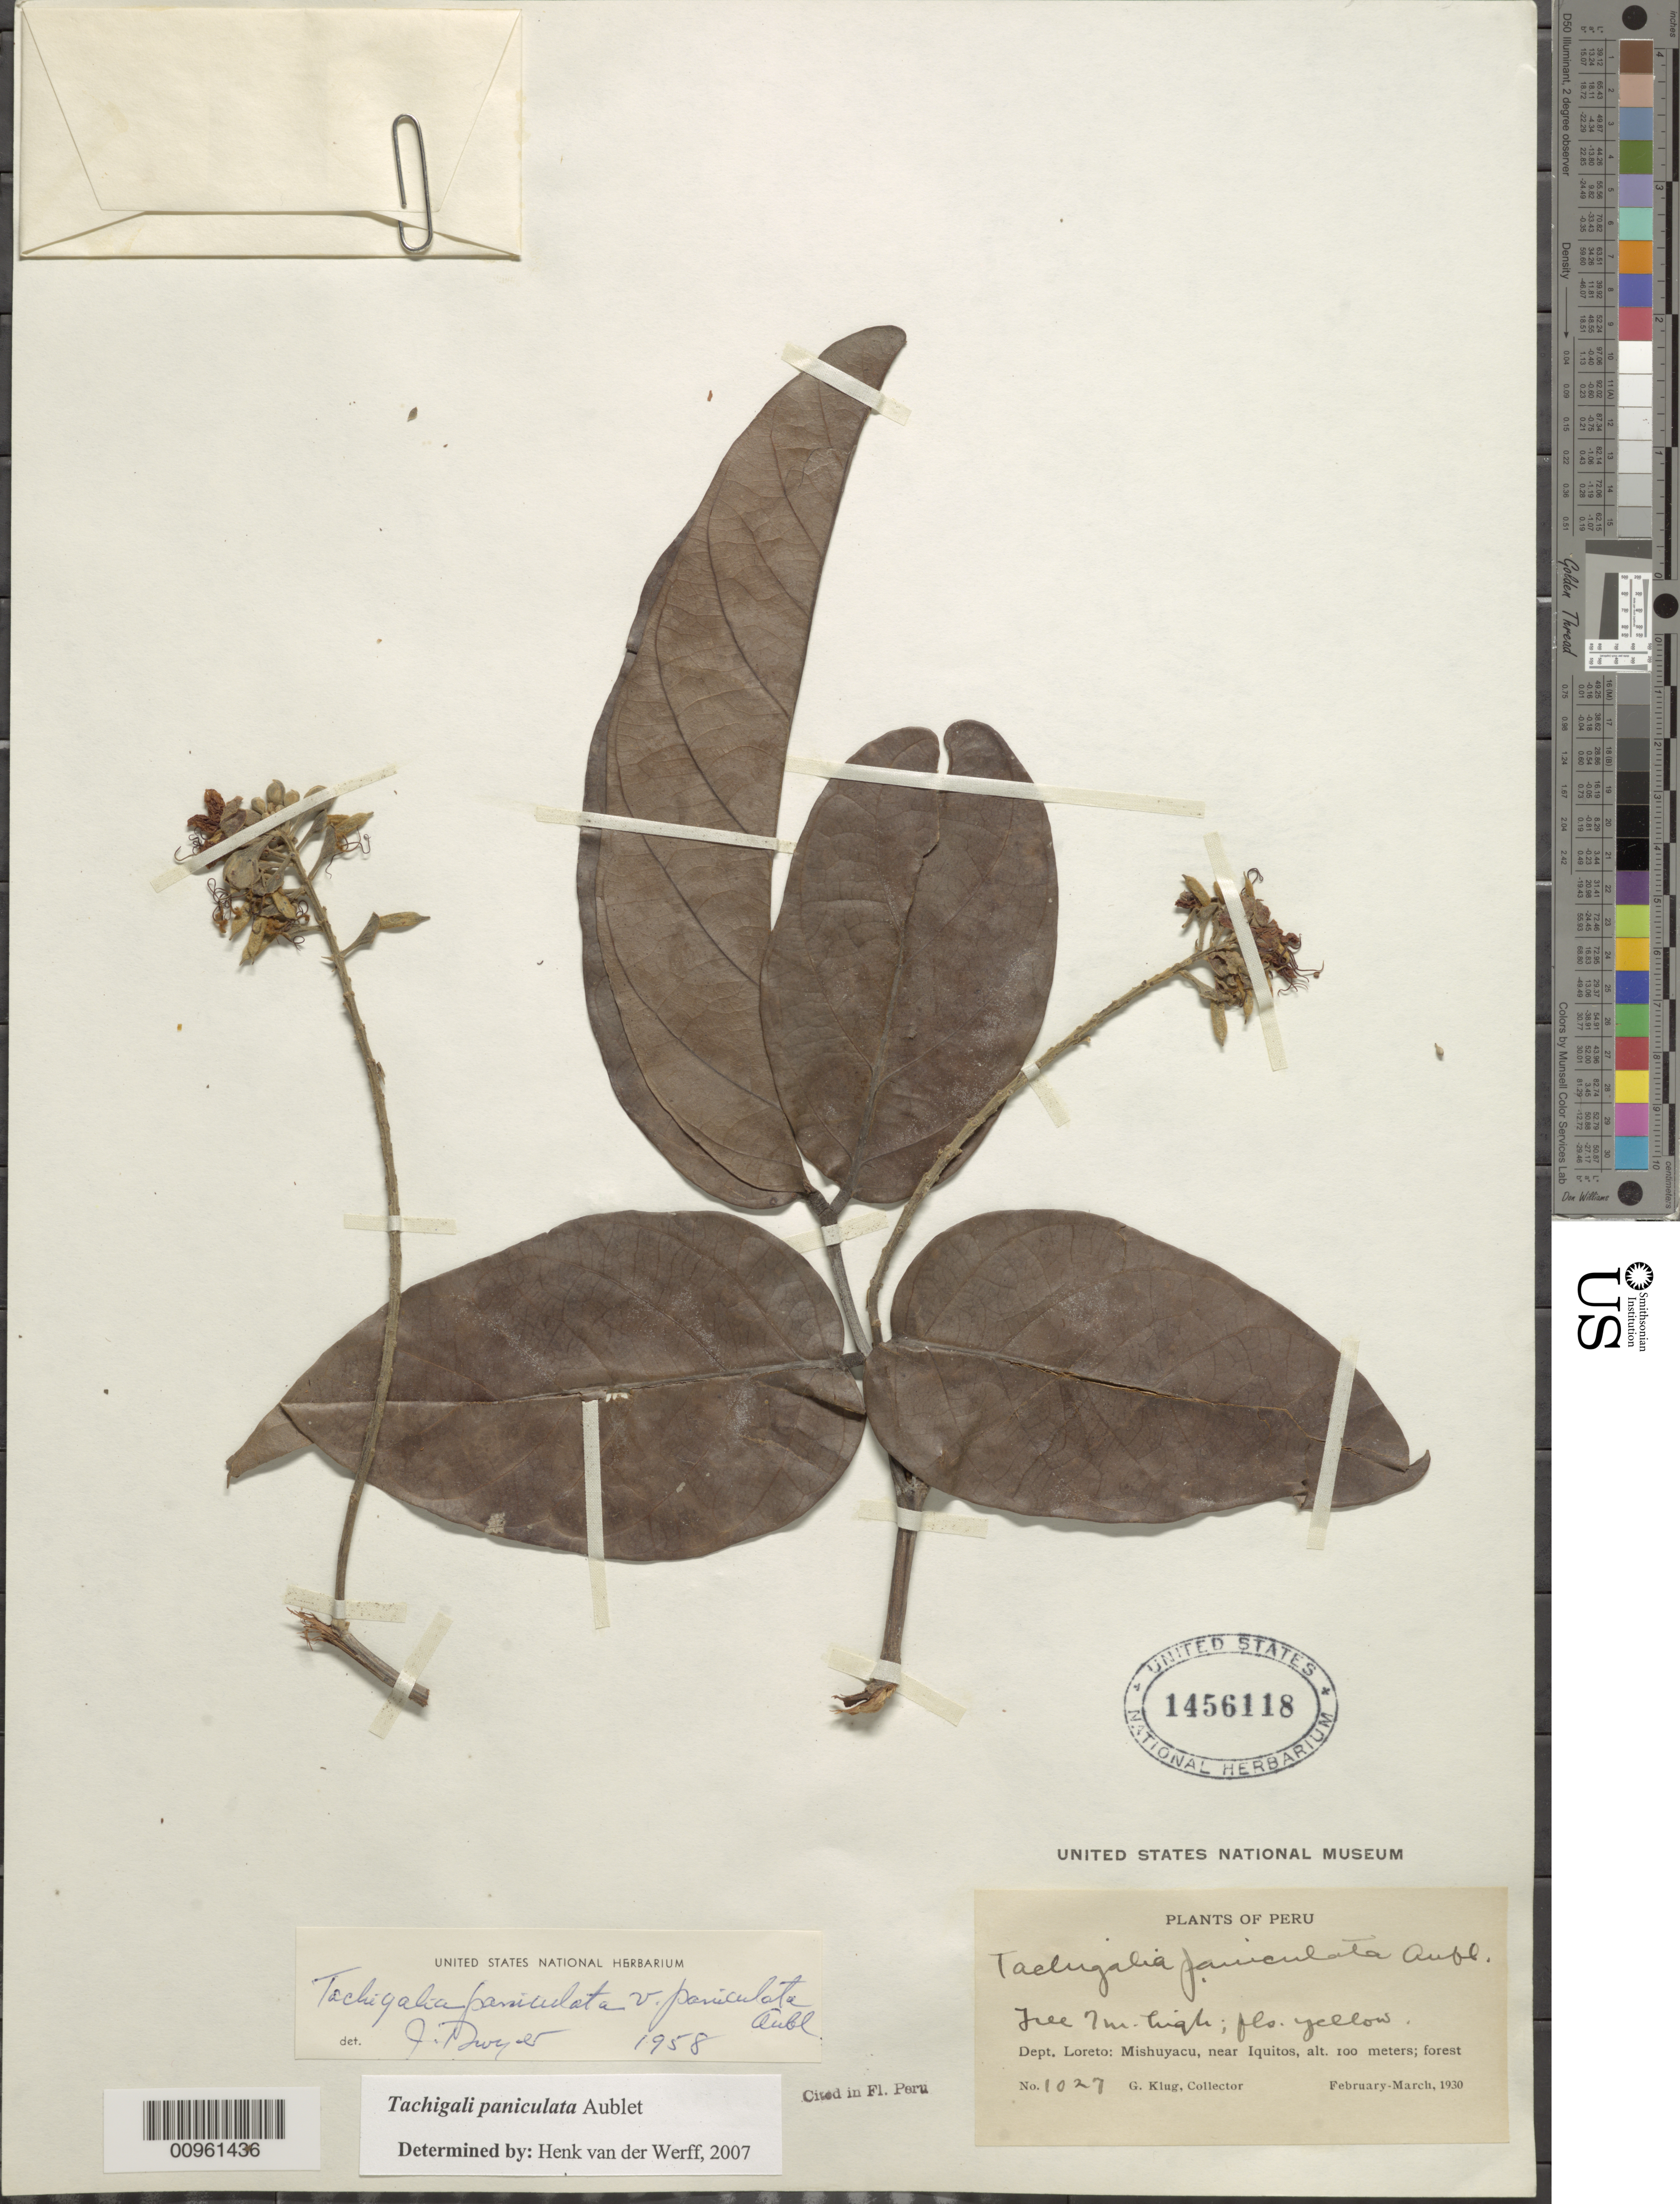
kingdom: Plantae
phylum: Tracheophyta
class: Magnoliopsida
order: Fabales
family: Fabaceae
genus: Tachigali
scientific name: Tachigali paniculata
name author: Aubl.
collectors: G. Klug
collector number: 1027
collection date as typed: Feb to -- Mar 1930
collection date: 1930-02/1930-03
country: Peru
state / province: Loreto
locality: Mishuyacu, near Iquitos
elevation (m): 100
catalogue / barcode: US 1456118